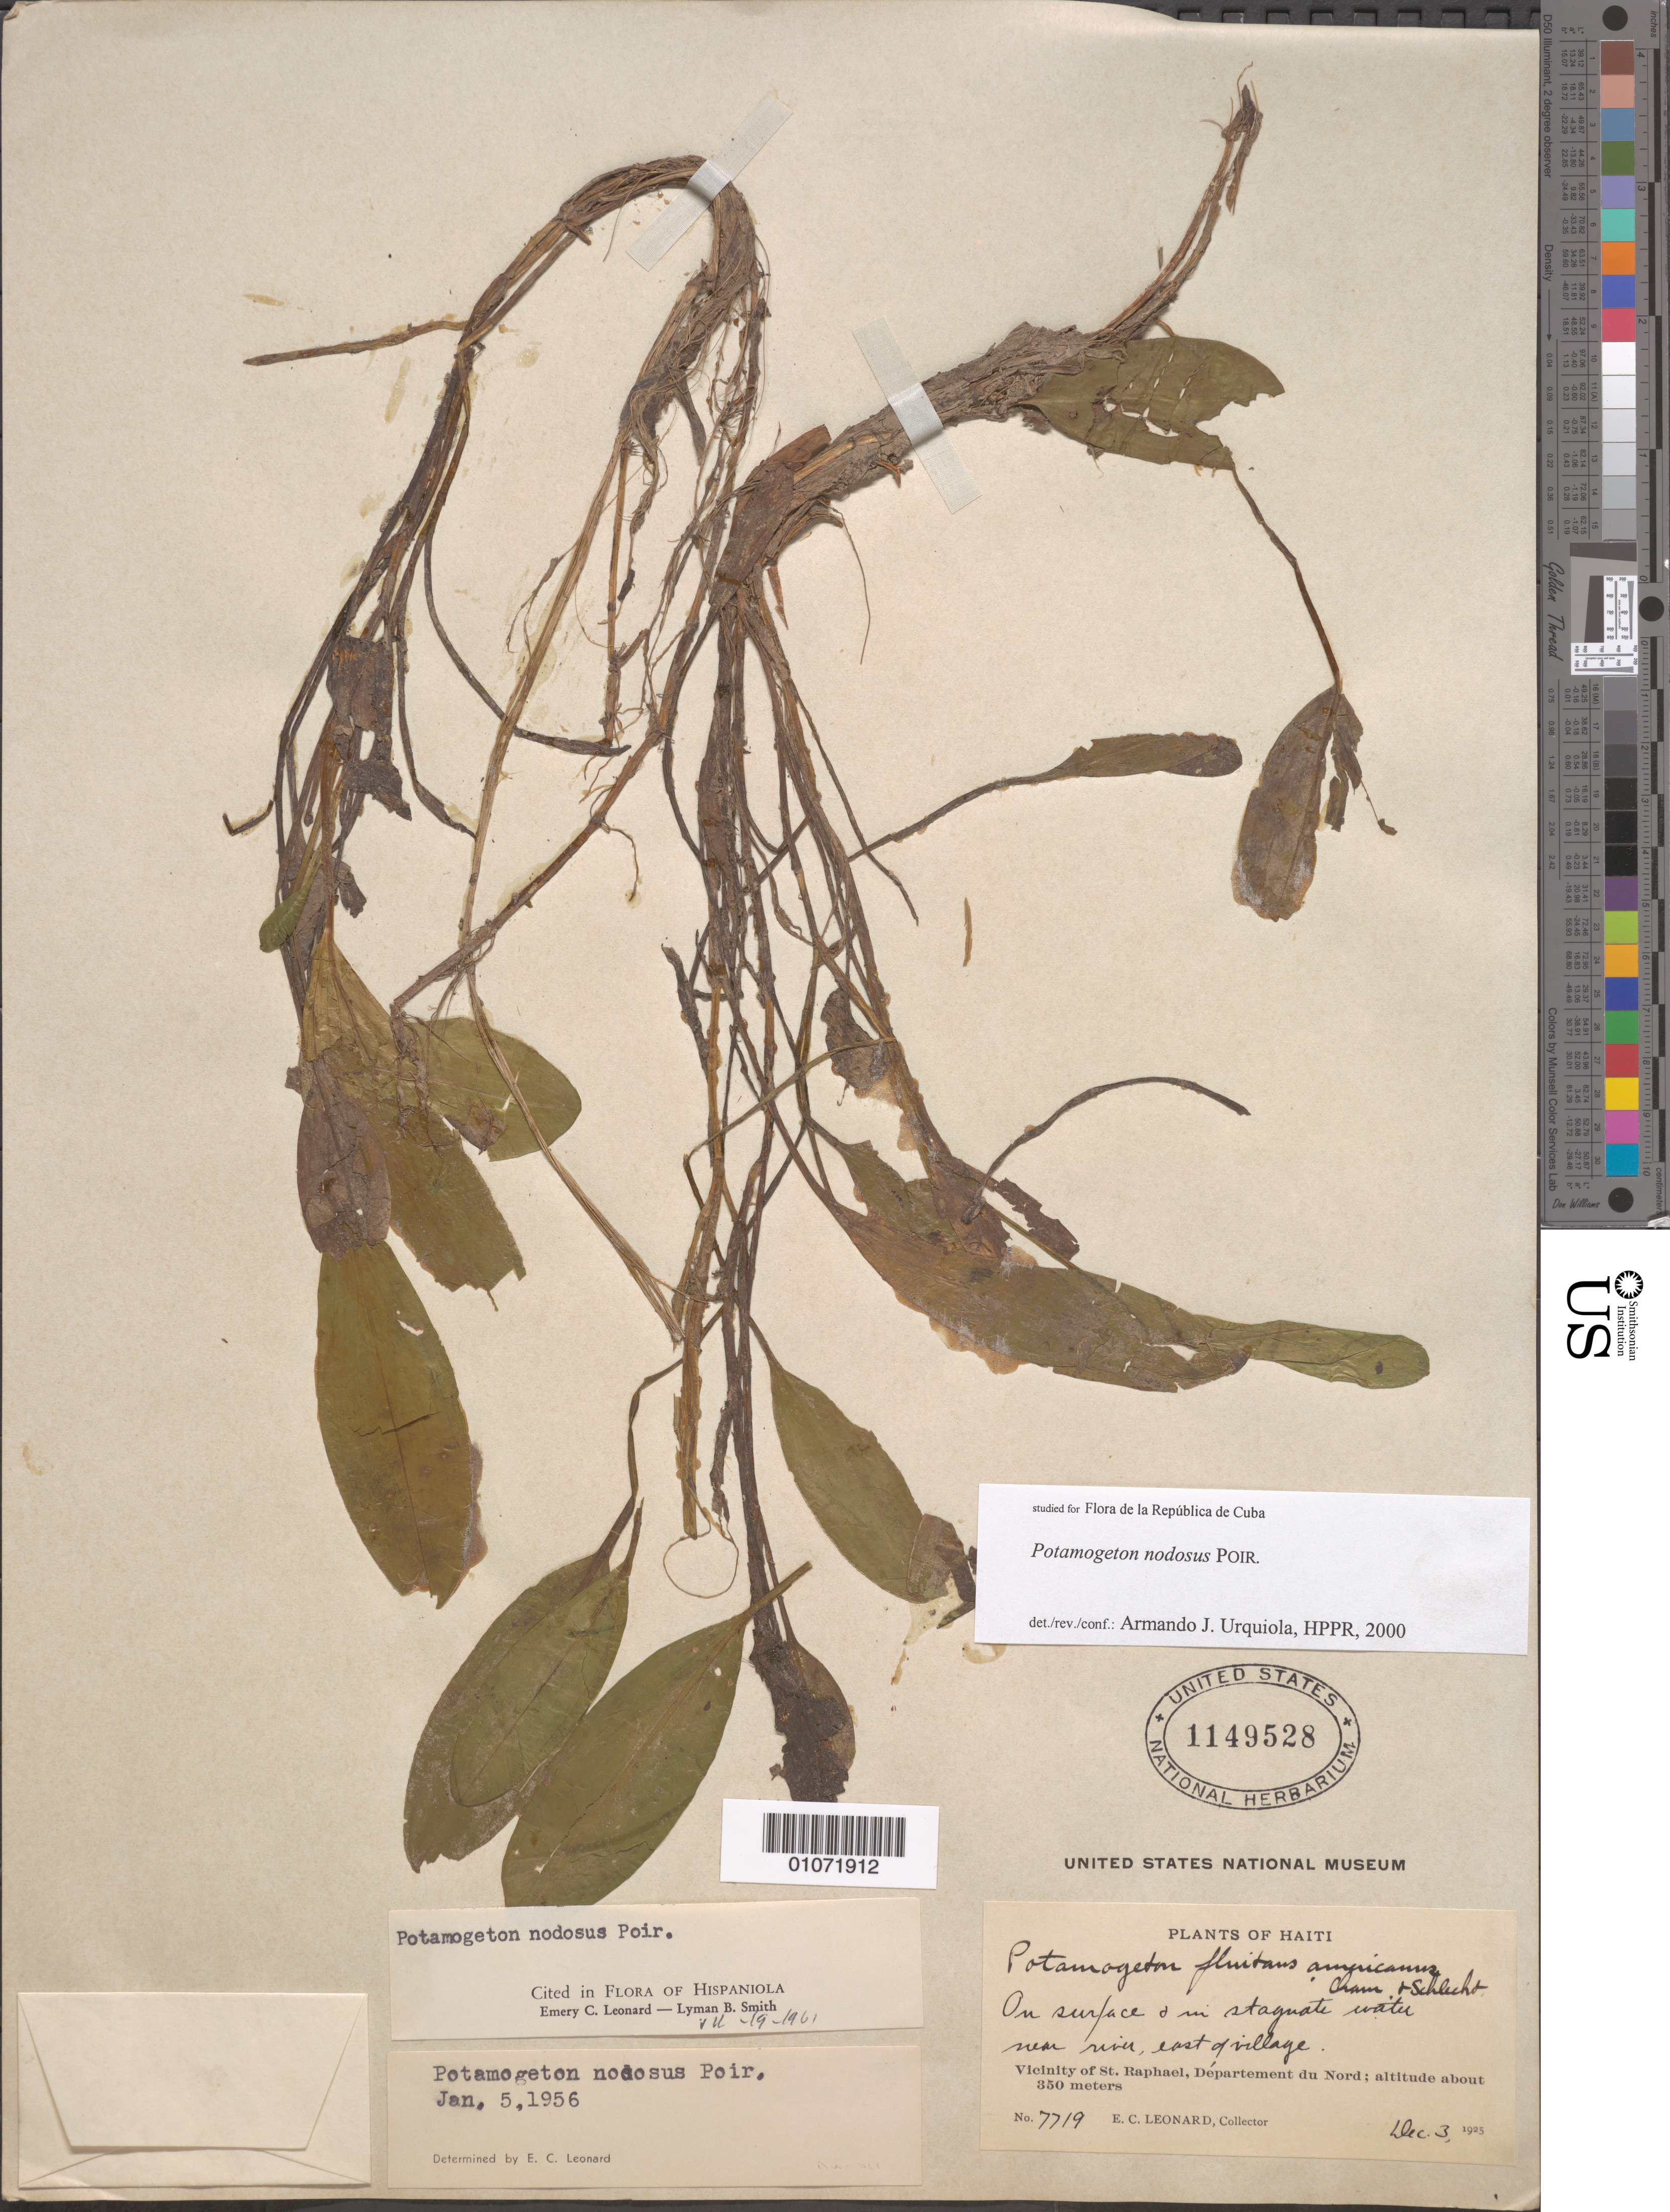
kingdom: Plantae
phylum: Tracheophyta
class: Liliopsida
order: Alismatales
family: Potamogetonaceae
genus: Potamogeton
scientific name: Potamogeton nodosus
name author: Poir.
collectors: E. C. Leonard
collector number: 7719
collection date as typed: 03 Dec 1925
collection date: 1925-12-03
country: Haiti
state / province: Nord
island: Hispaniola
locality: On surface and stagnant water near ruia east of village. Vicinity of St. Rafael. Departement du Nord.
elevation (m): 350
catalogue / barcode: US 1149528